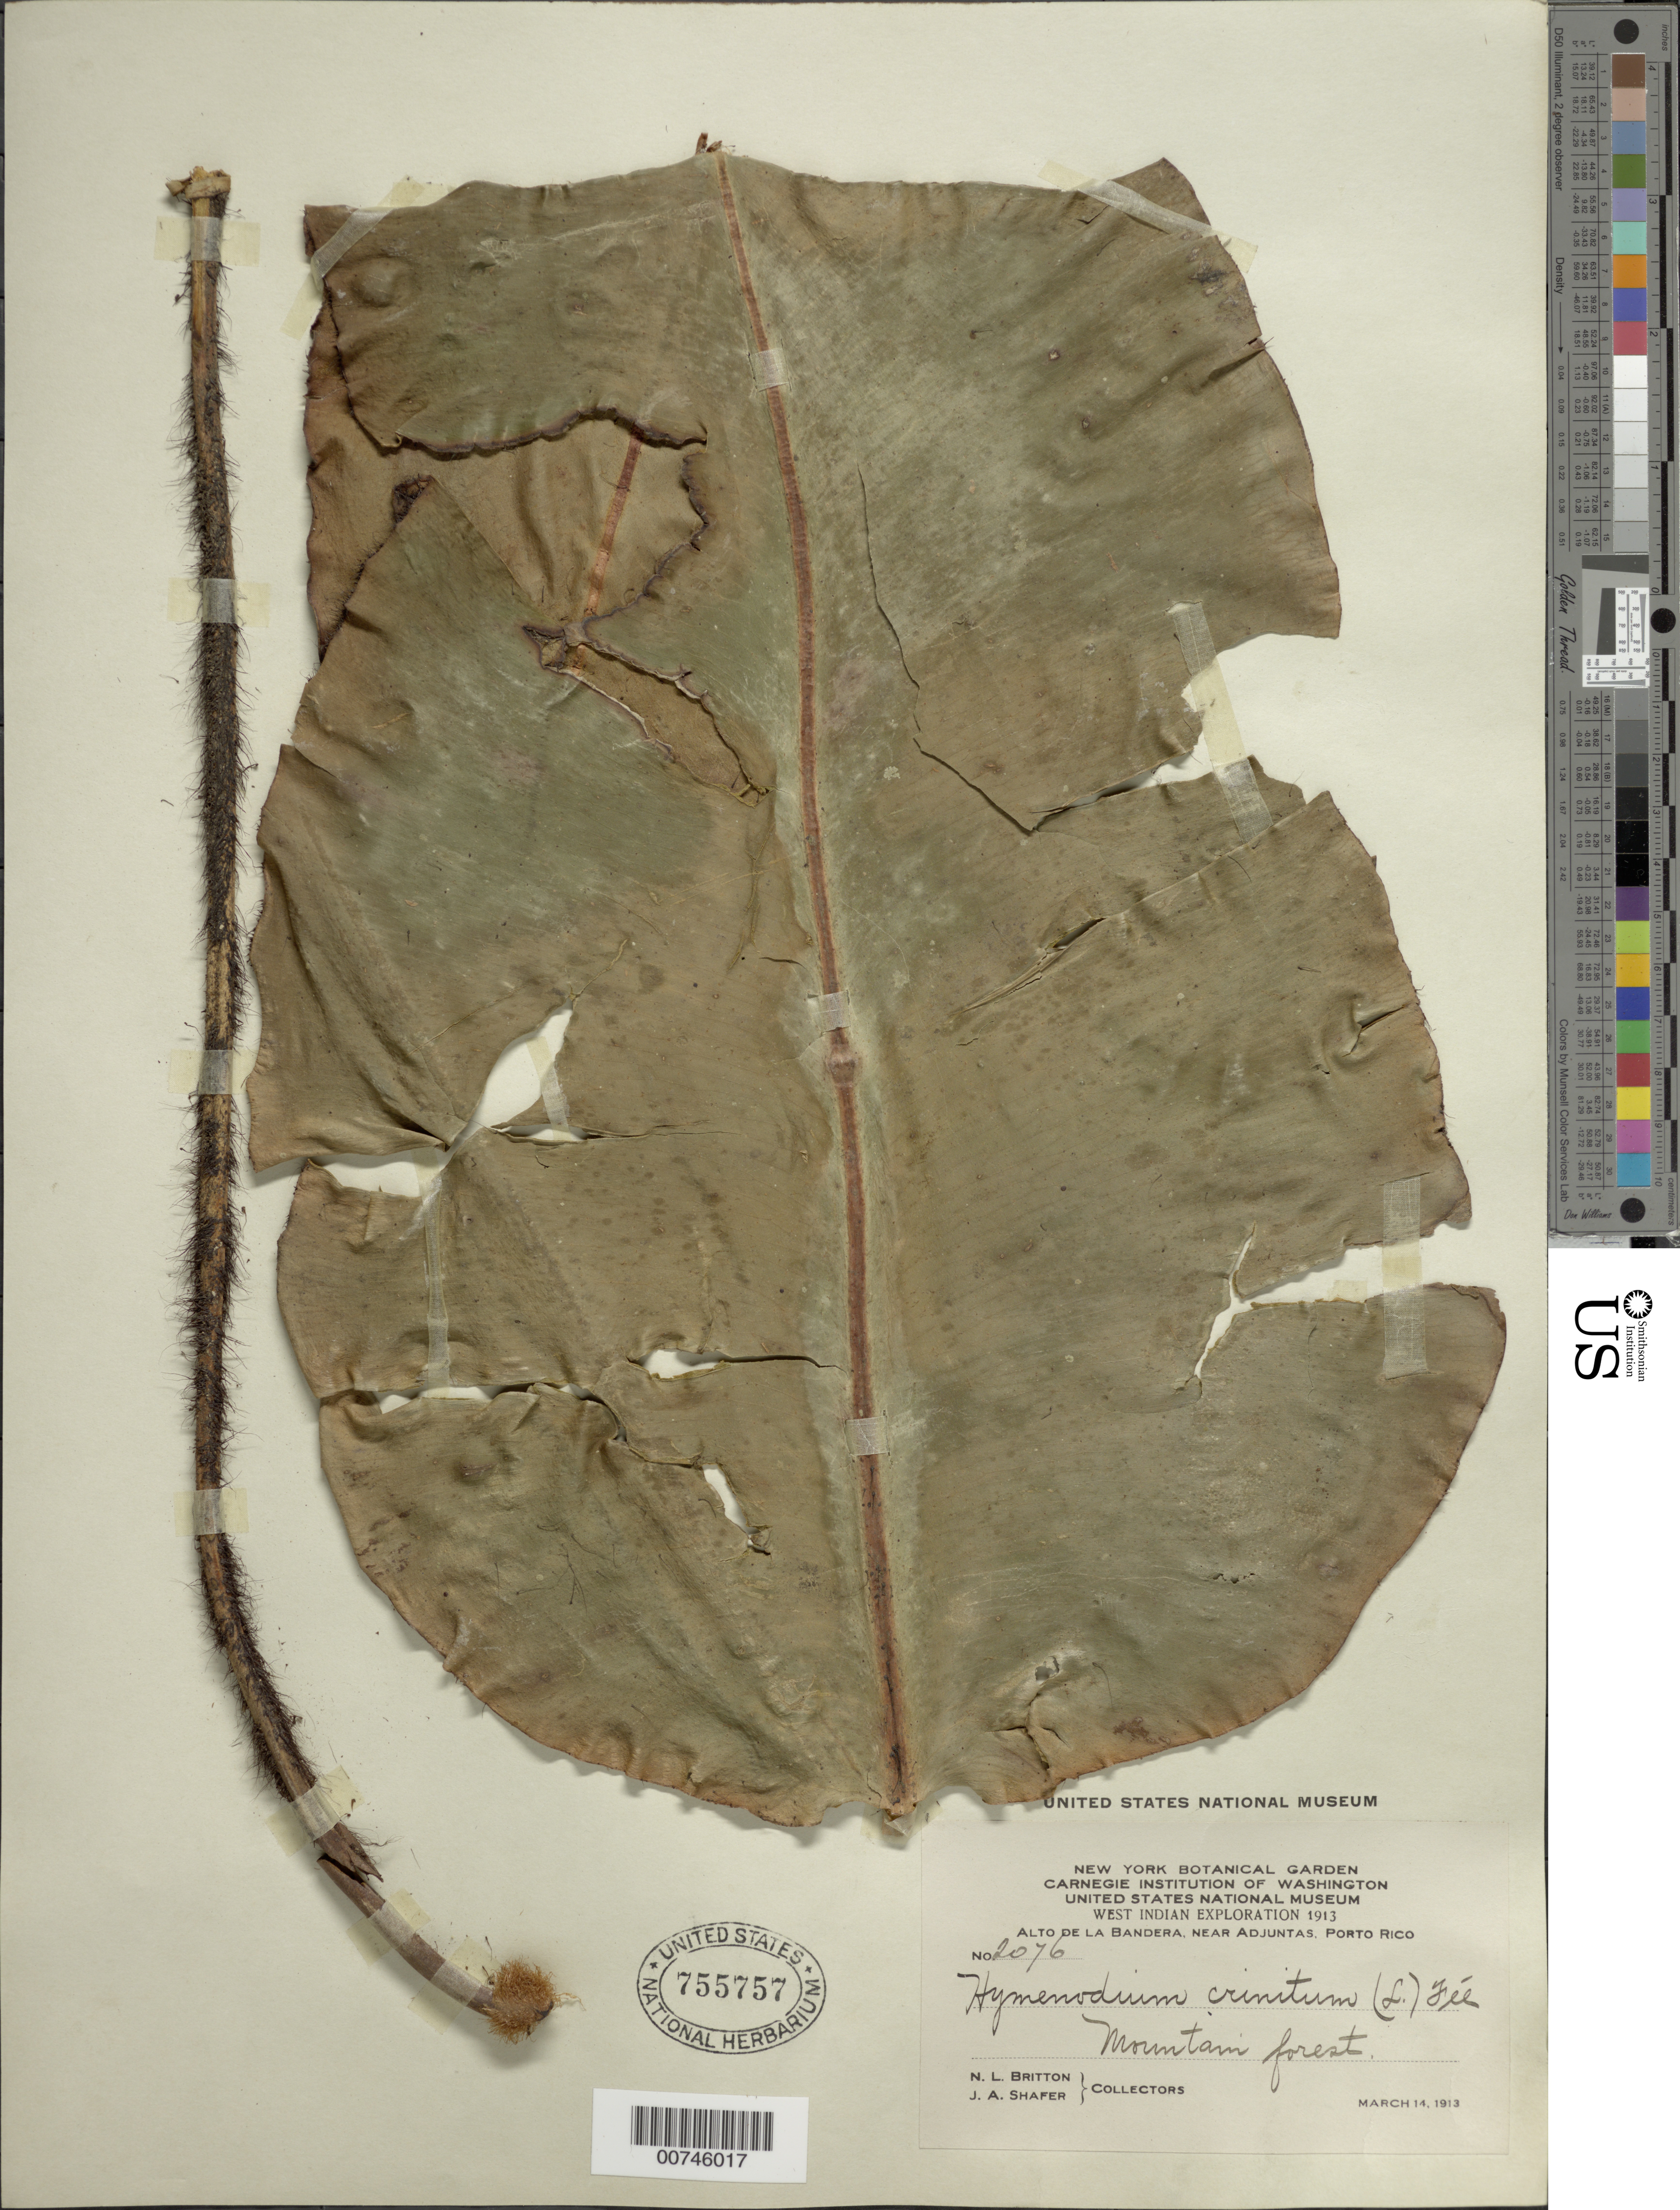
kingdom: Plantae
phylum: Tracheophyta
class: Polypodiopsida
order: Polypodiales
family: Dryopteridaceae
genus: Elaphoglossum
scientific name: Elaphoglossum crinitum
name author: (L.) Christ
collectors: N. Britton & J. A. Shafer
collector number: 2076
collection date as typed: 14 Mar 1913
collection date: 1913-03-14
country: Puerto Rico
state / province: Adjuntas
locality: Alto de La Bandera, near Adjuntas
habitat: Mountain forest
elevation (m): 700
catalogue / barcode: US 755757